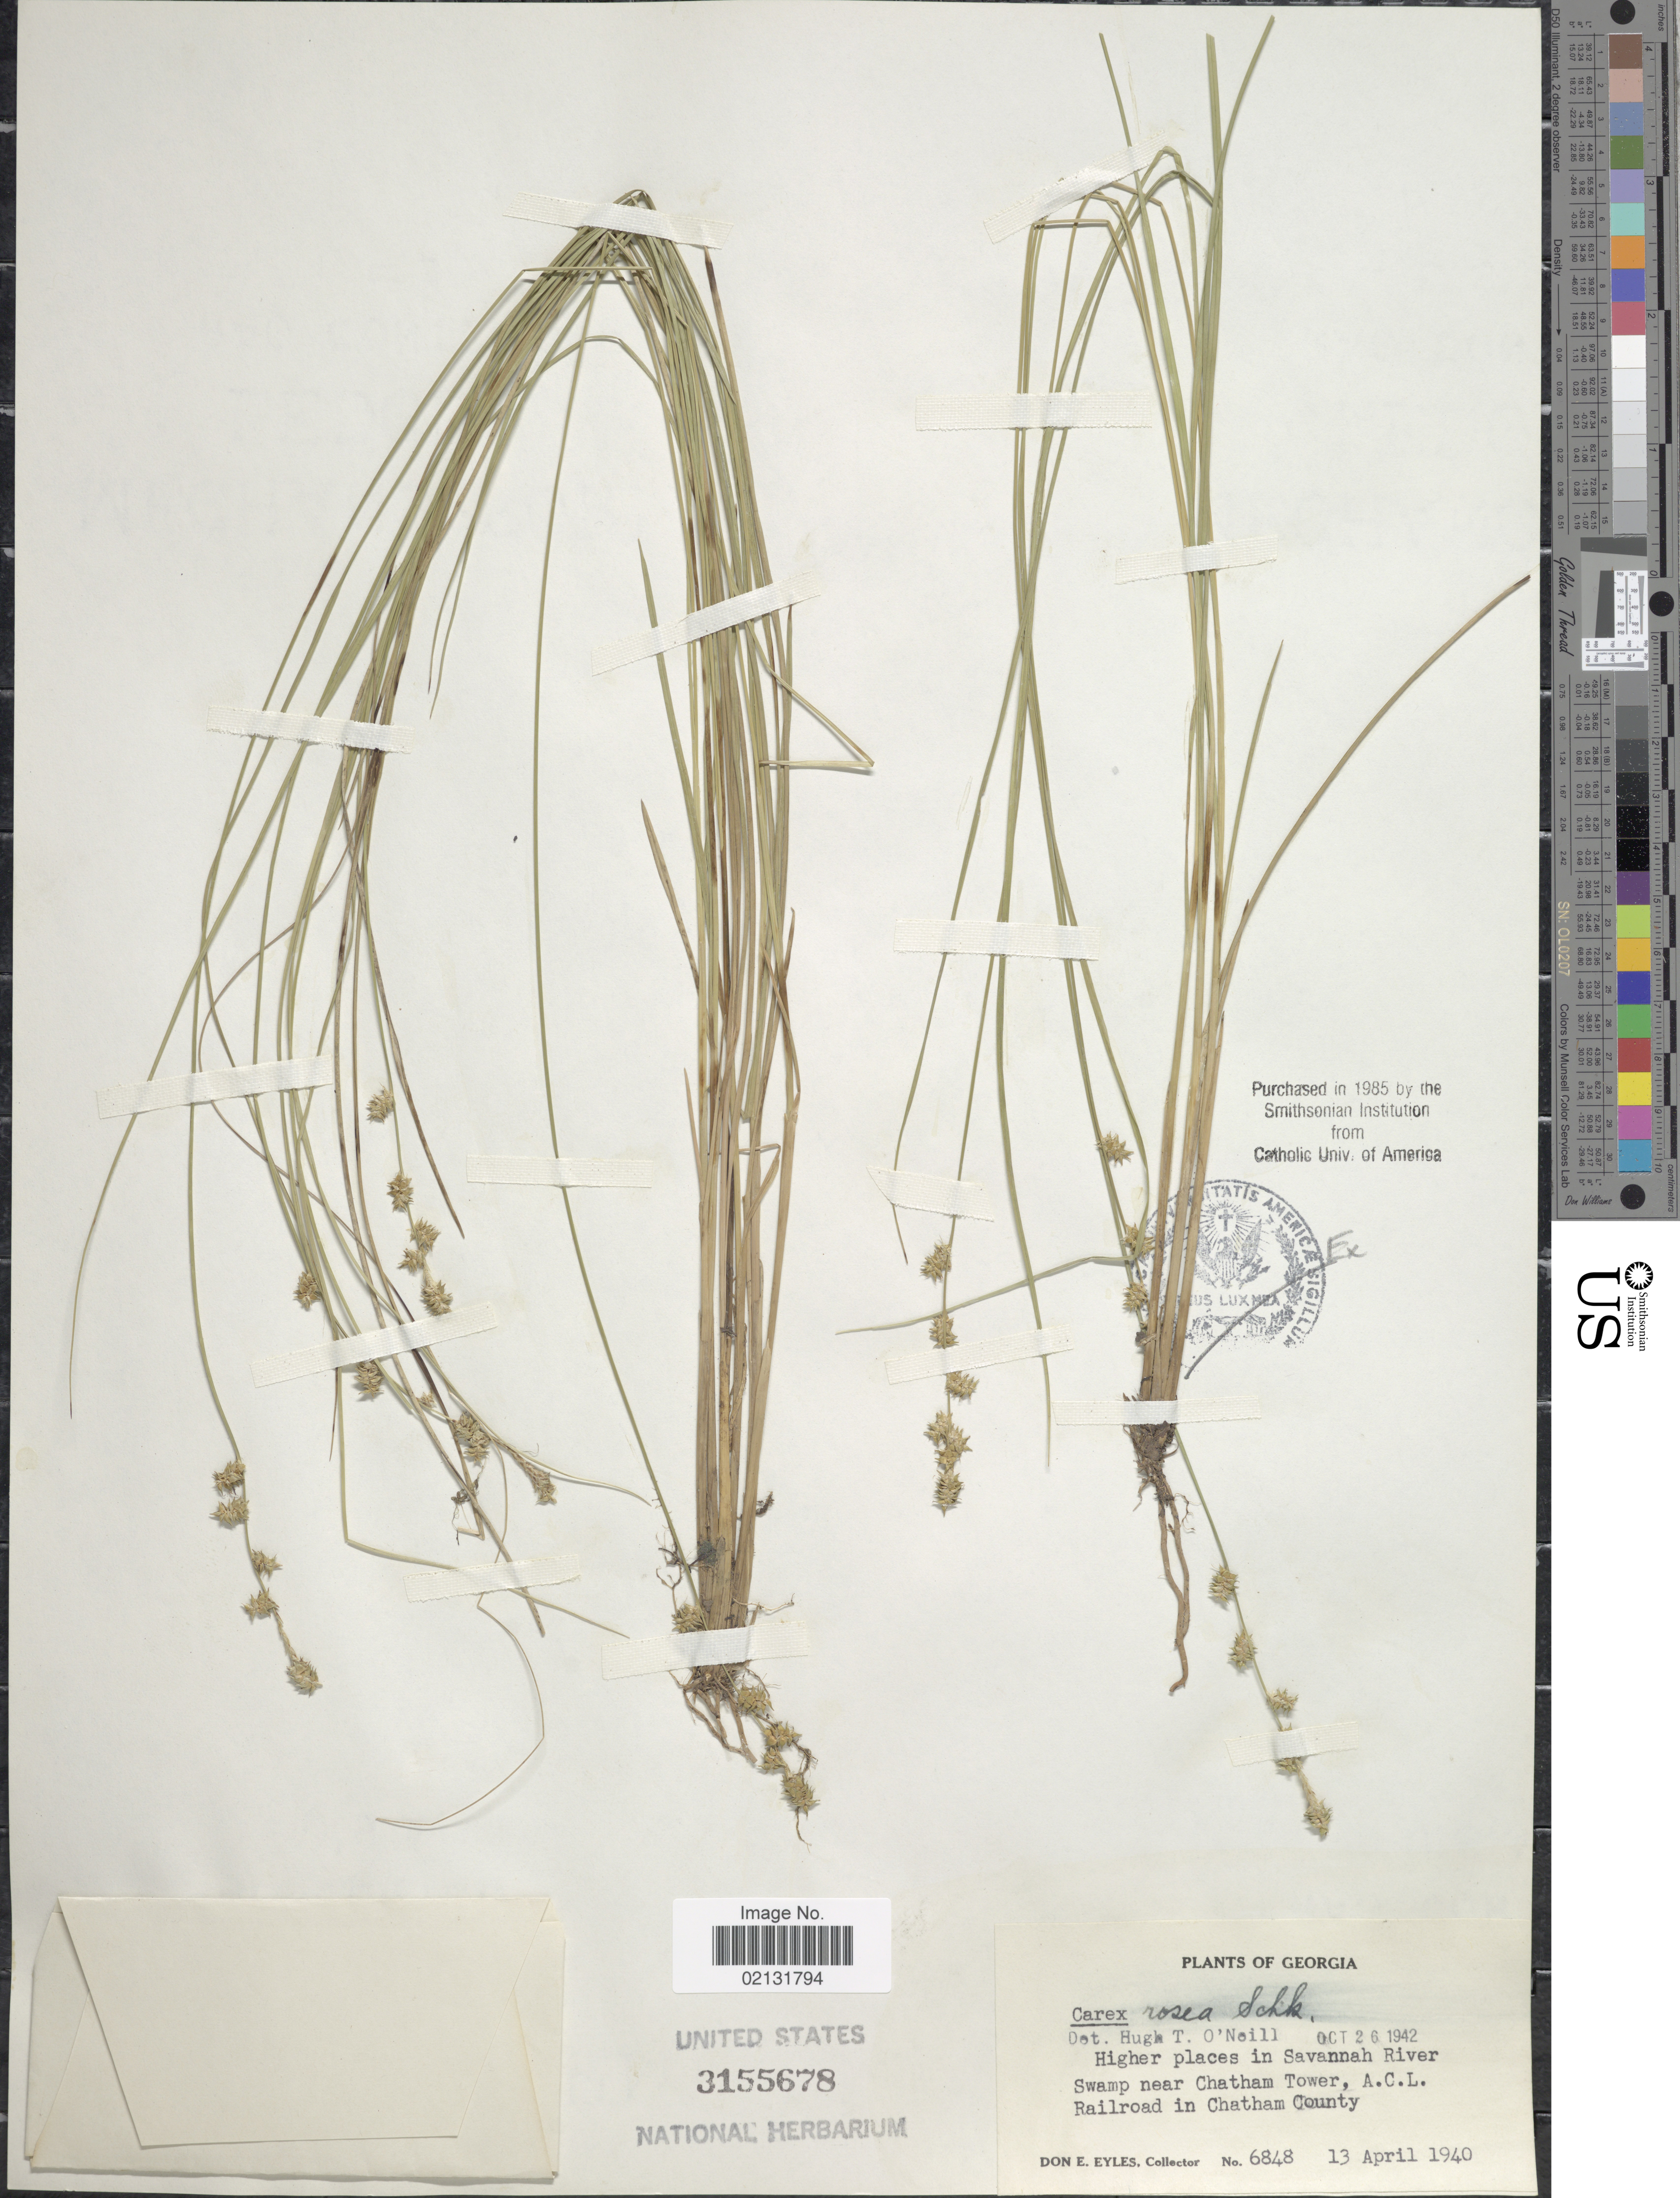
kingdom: Plantae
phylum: Tracheophyta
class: Liliopsida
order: Poales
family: Cyperaceae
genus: Carex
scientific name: Carex rosea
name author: Willd.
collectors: D. Eyles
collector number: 6848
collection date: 1940-04-13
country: United States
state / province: Georgia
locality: Higher places in Savannah River Swamp near Chatham Tower, A.C.L. Railroad in Chatham County.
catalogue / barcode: US 3155678